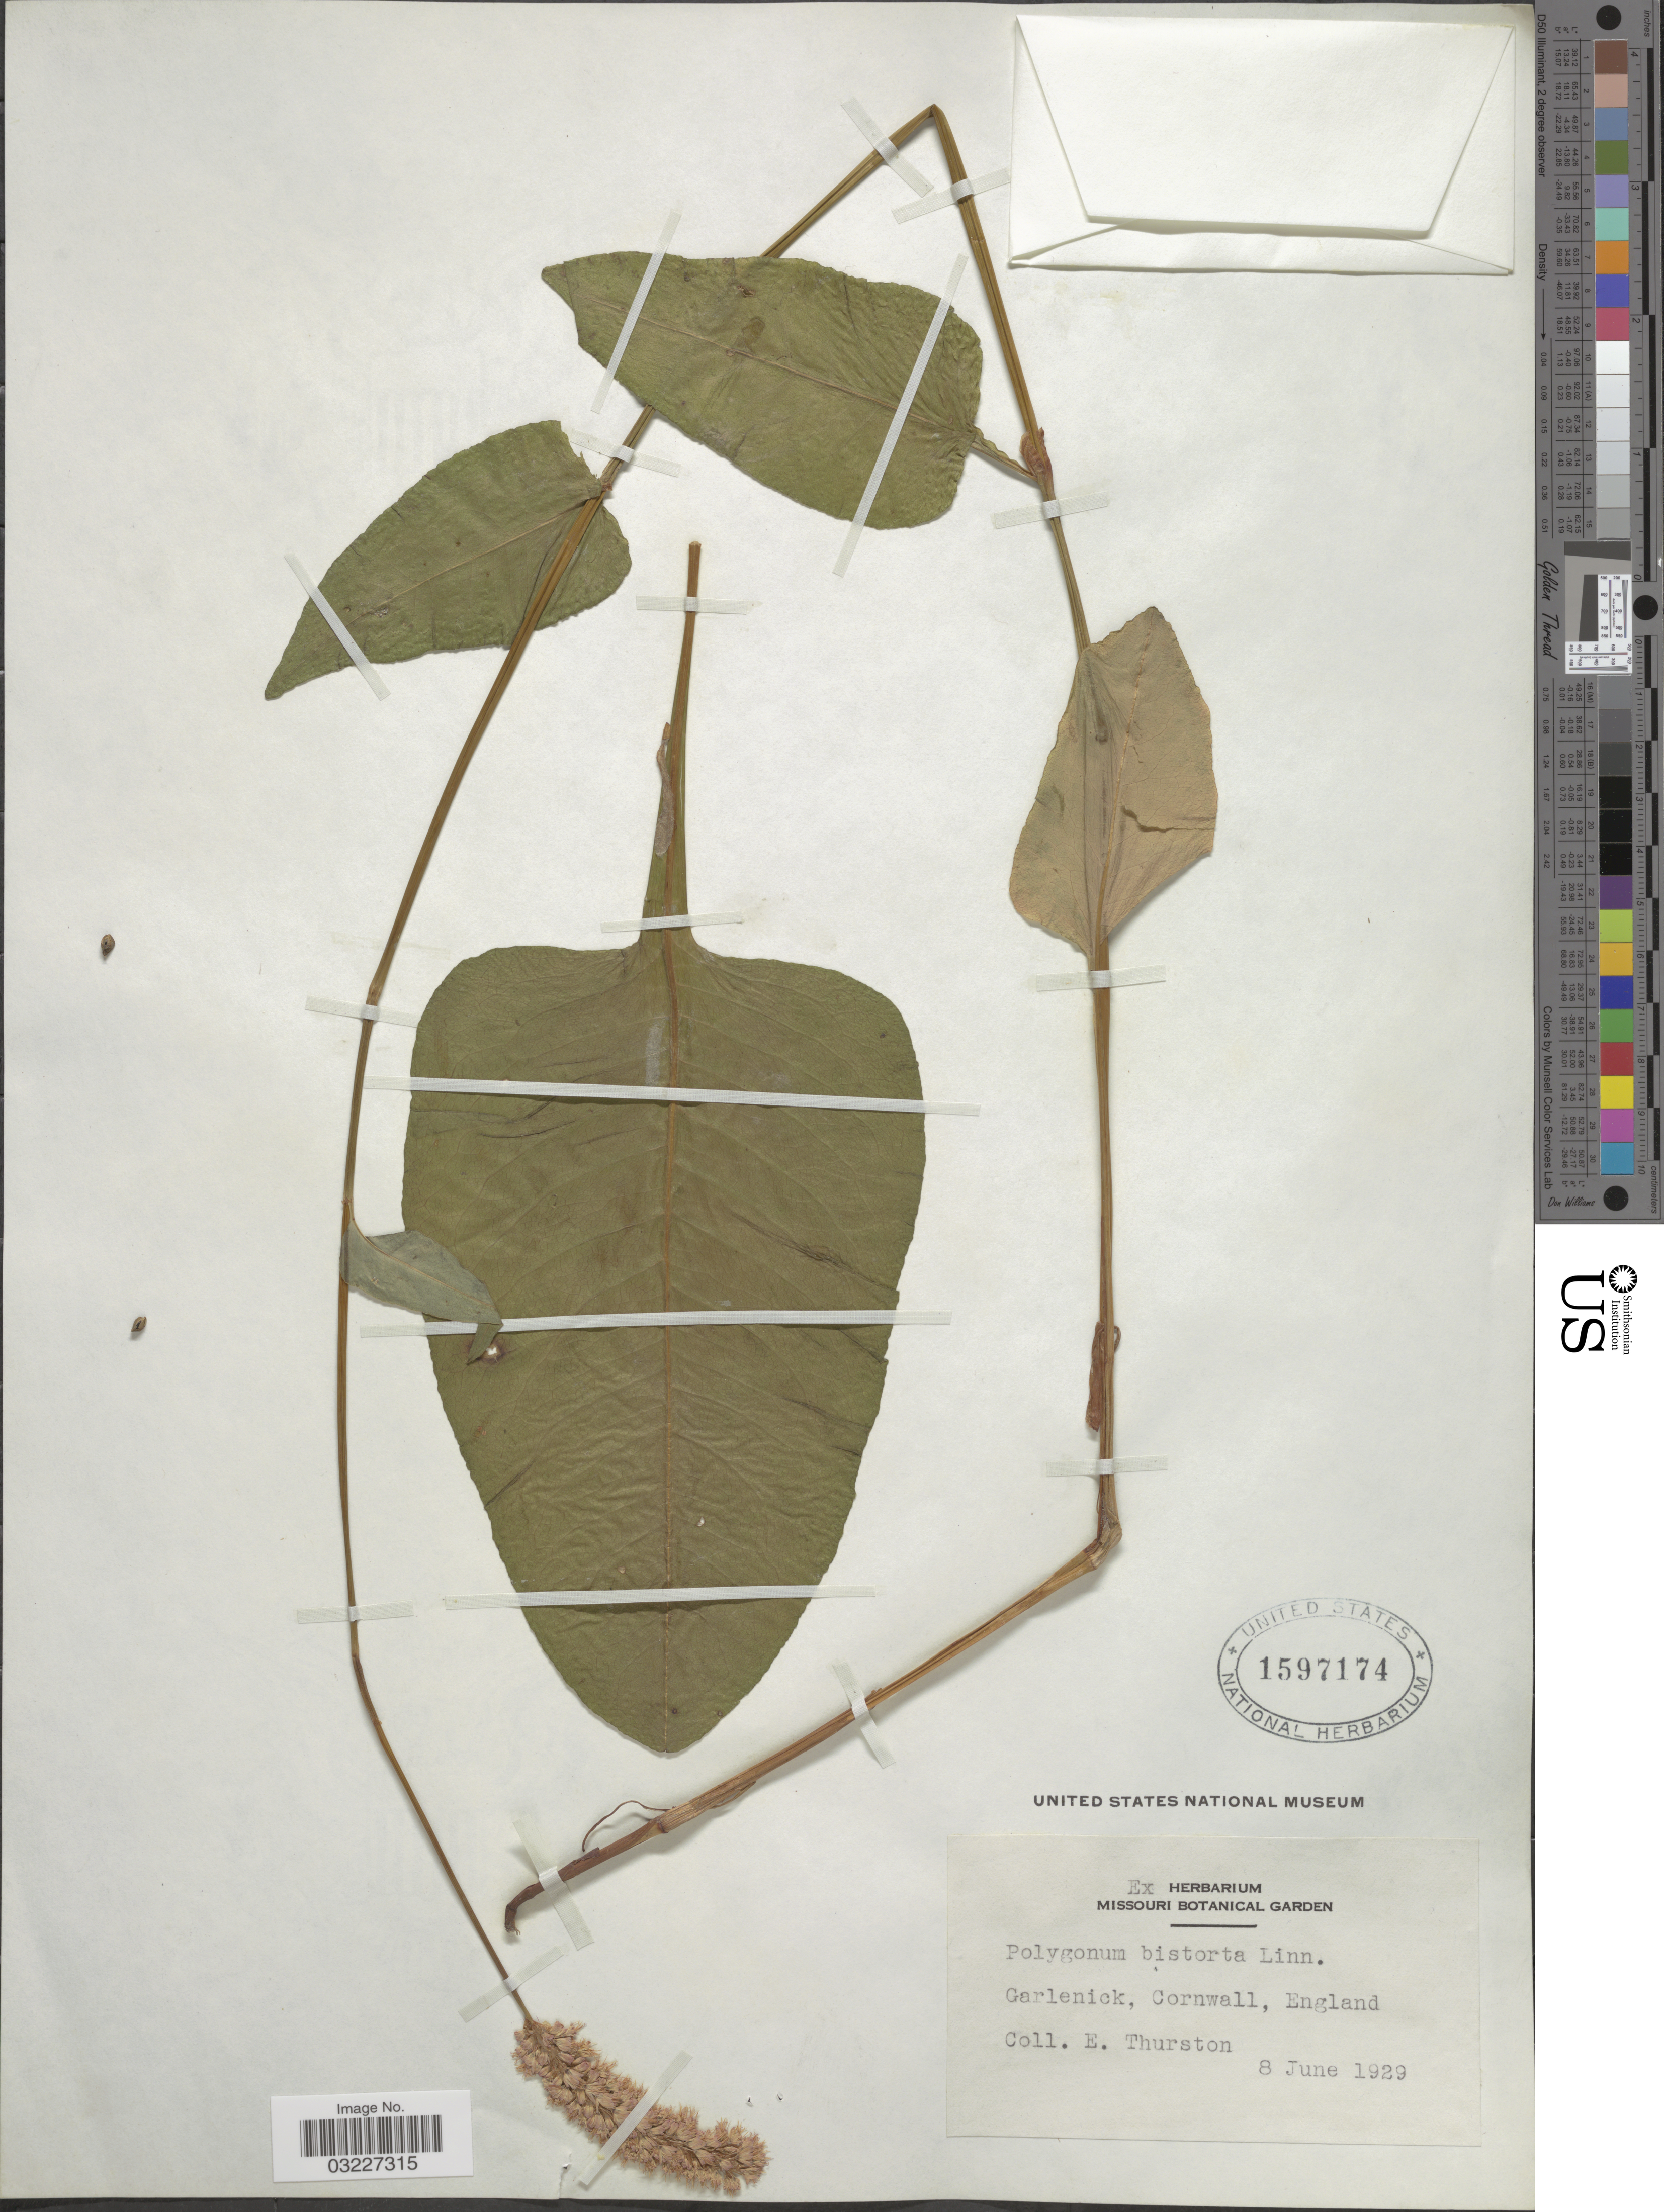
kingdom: Plantae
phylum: Tracheophyta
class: Magnoliopsida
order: Caryophyllales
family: Polygonaceae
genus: Bistorta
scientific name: Bistorta officinalis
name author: Delarbre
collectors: E. Thurston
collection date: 1929-06-08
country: United Kingdom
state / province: England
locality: Garlenick, Cornwall.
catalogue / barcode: US 1597174